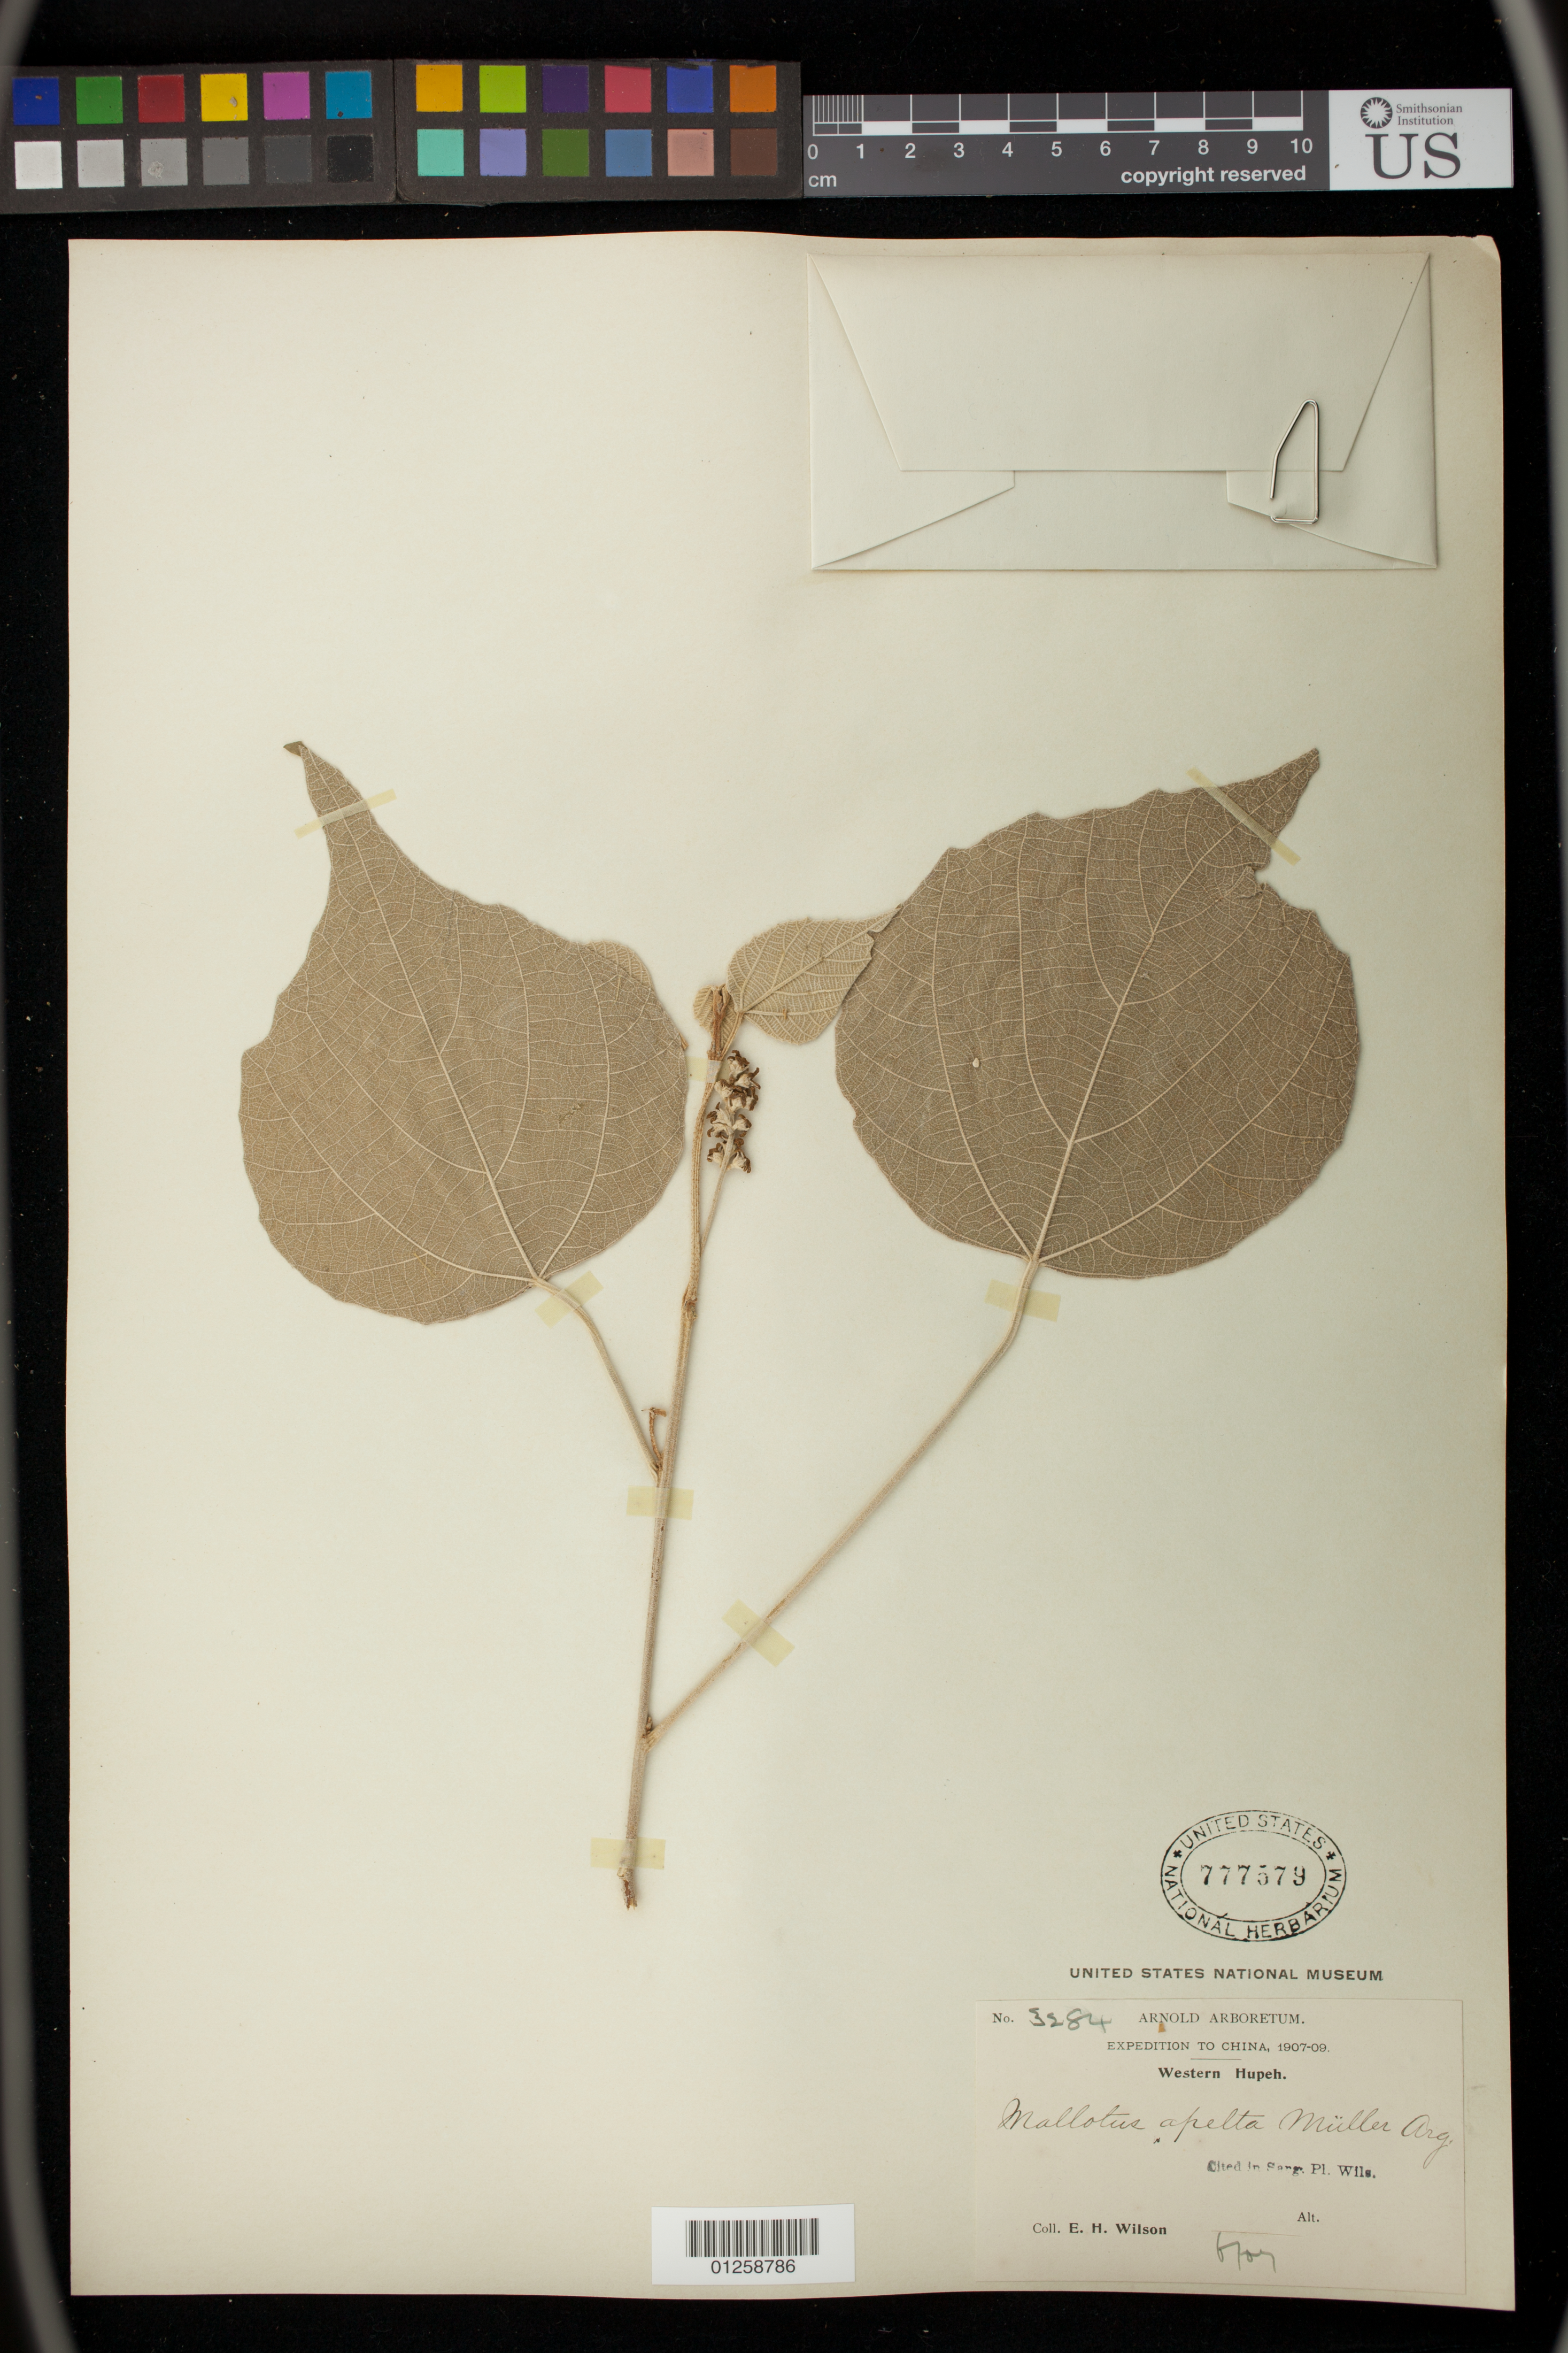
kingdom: Plantae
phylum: Tracheophyta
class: Magnoliopsida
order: Malpighiales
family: Euphorbiaceae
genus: Mallotus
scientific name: Mallotus apelta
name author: (Lour.) Müll. Arg.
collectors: E. H. Wilson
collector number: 3284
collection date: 1907/1909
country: China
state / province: Hubei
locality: Sheng, Western Hubei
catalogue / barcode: US 777579